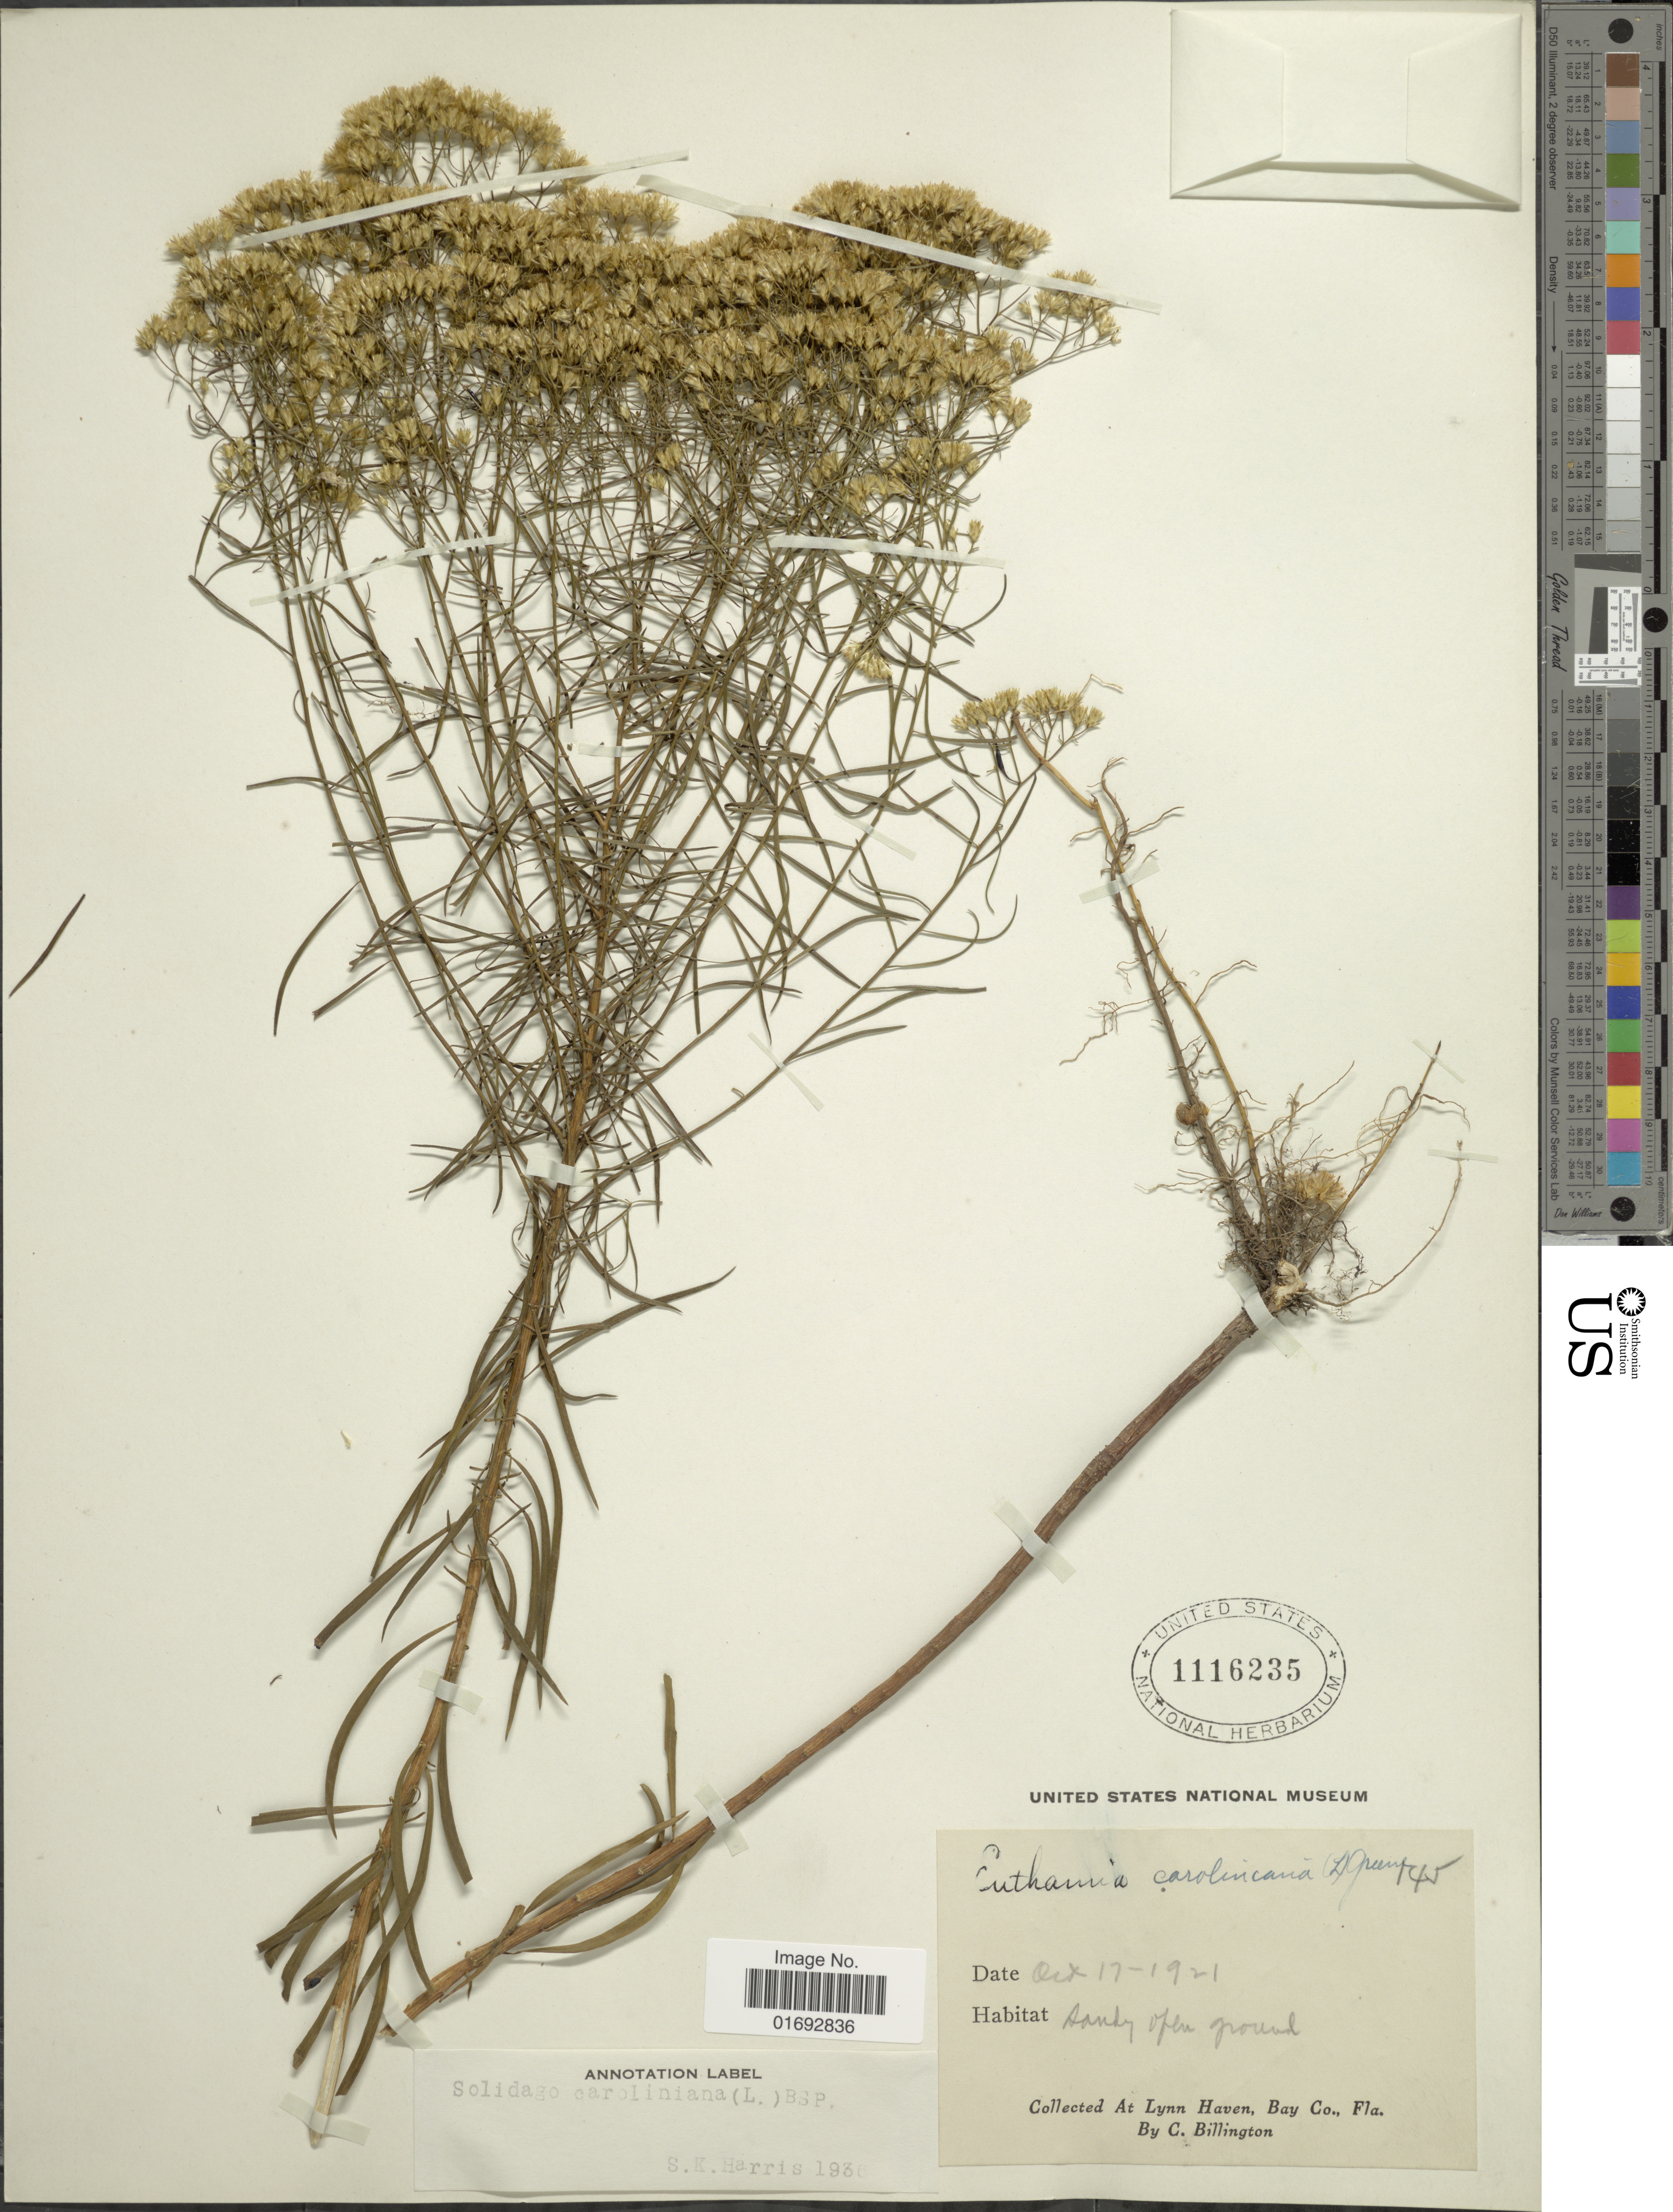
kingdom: Plantae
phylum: Tracheophyta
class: Magnoliopsida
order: Asterales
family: Asteraceae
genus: Euthamia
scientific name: Euthamia tenuifolia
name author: (Pursh) Nutt.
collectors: C. Billington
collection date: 1921-10-17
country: United States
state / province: Florida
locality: Lynn Haven, Bay Co., Fla.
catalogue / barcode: US 1116235